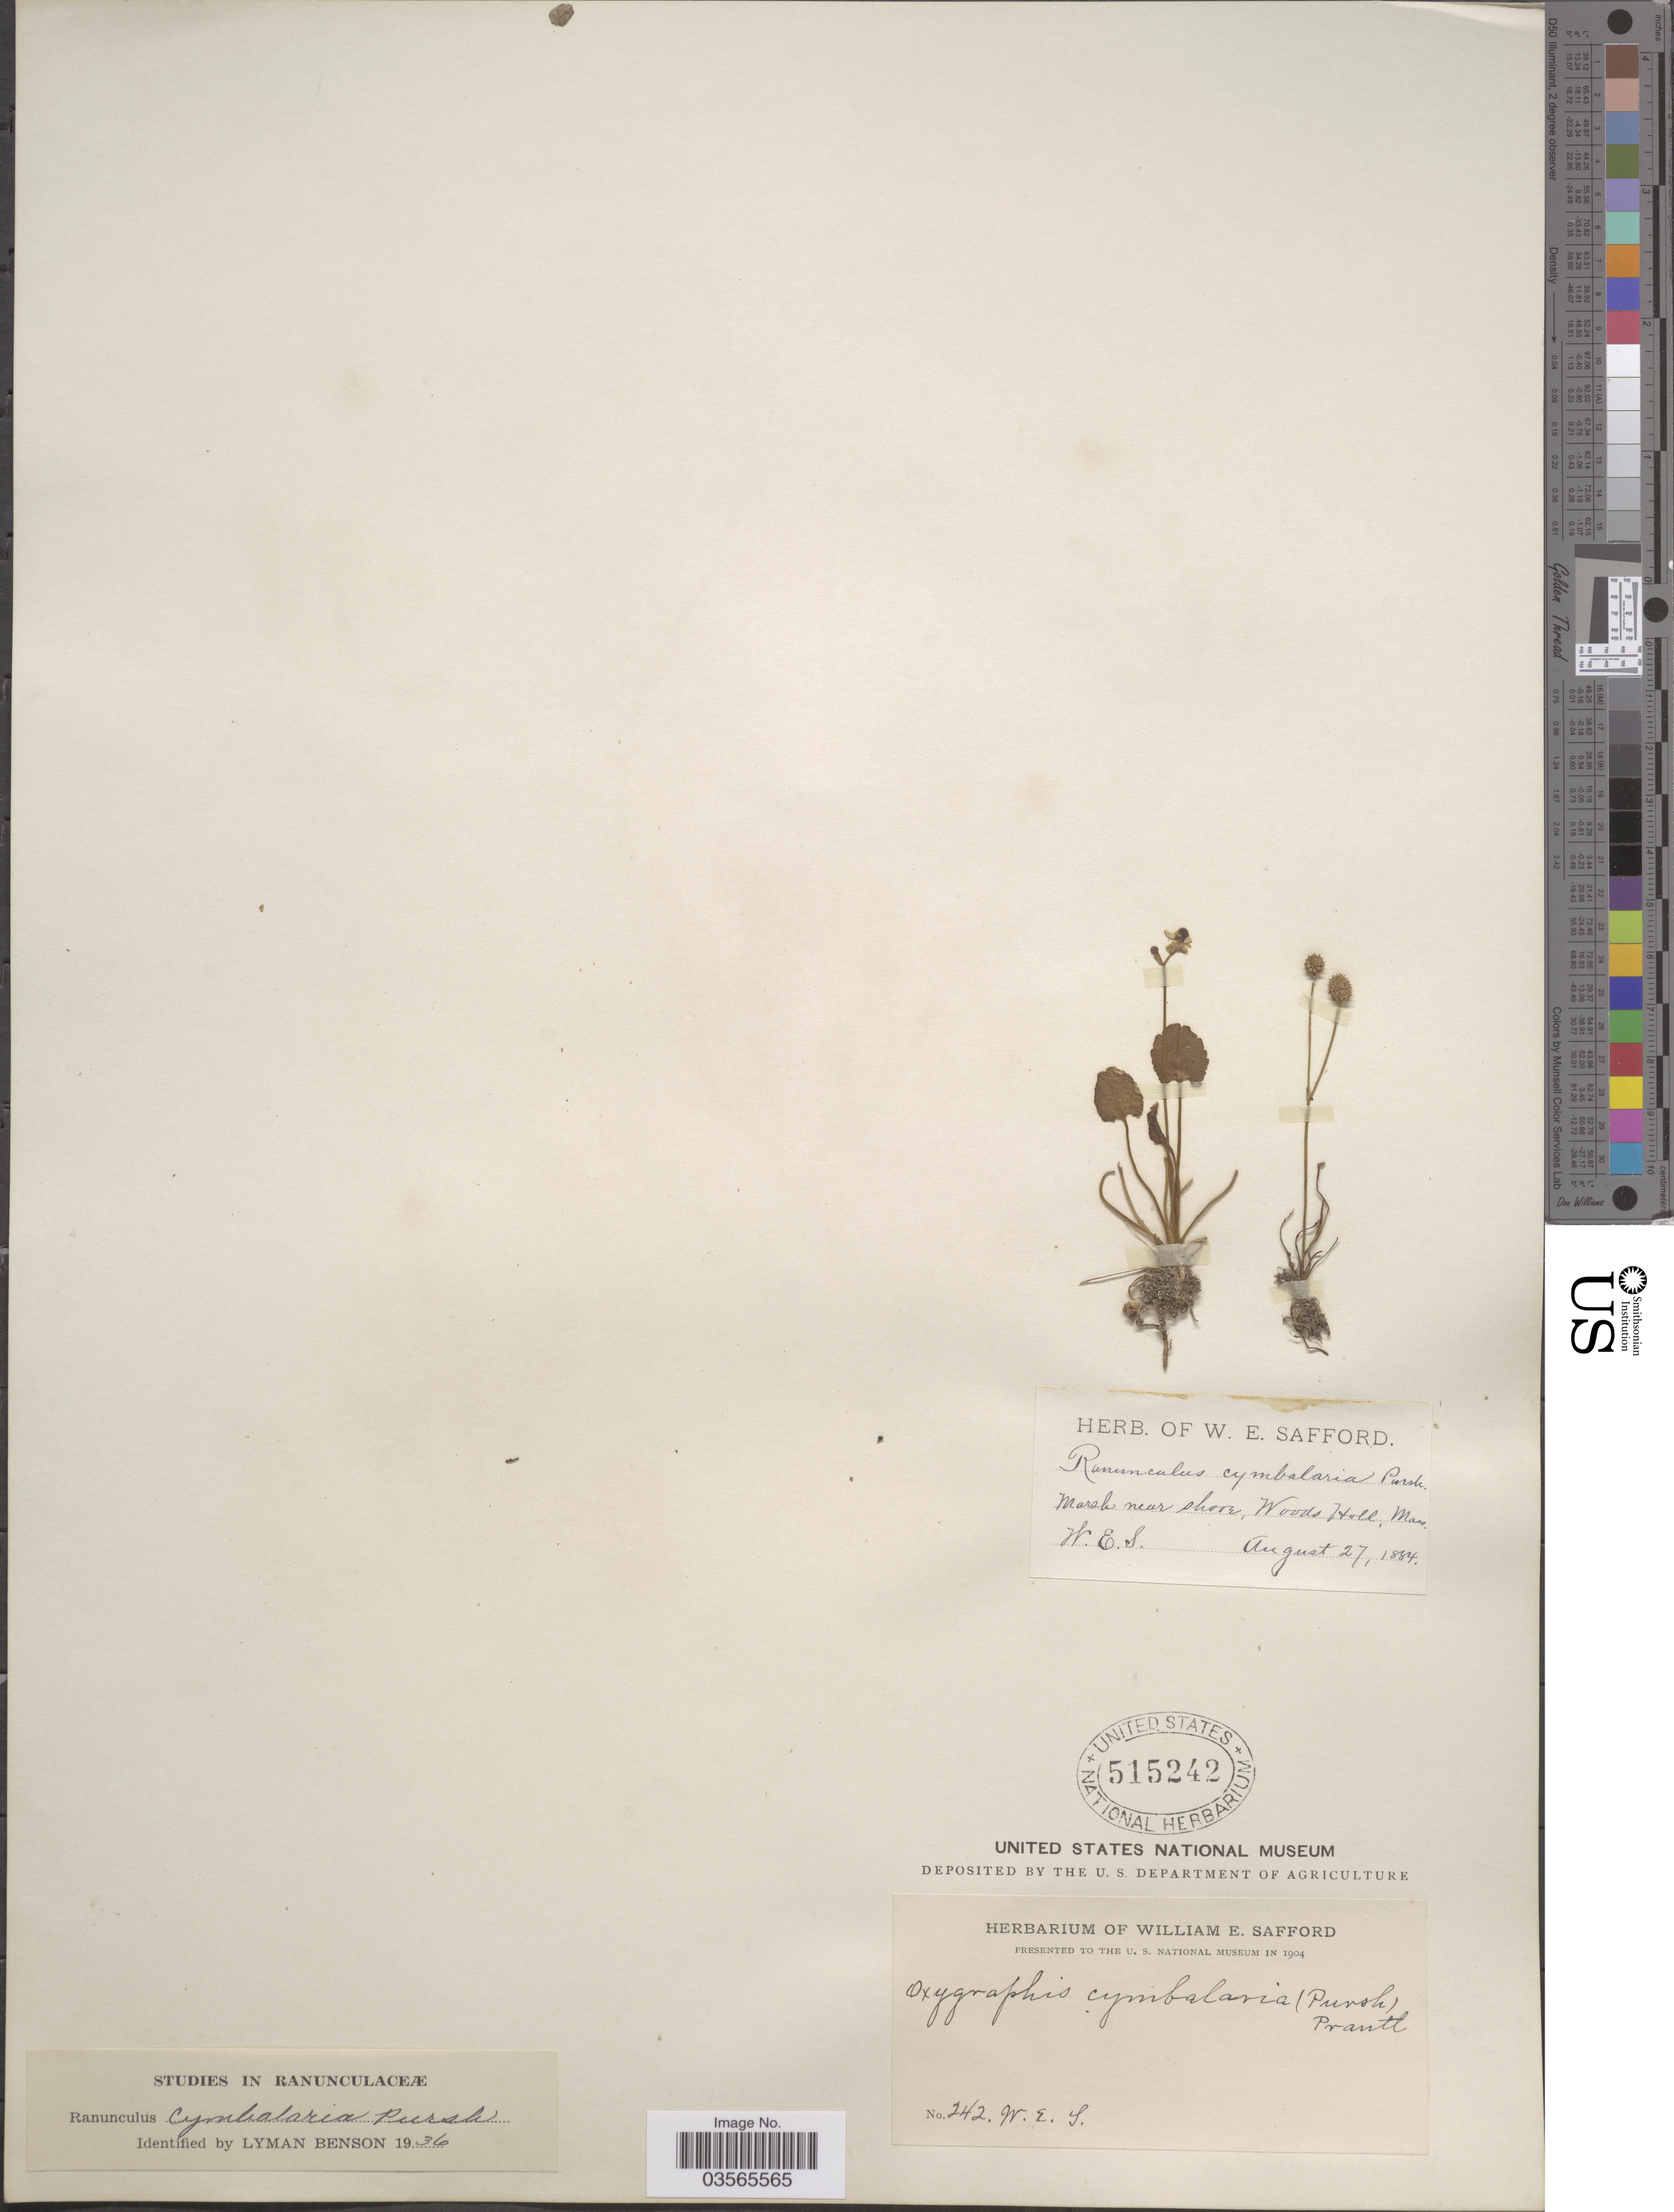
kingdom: Plantae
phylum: Tracheophyta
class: Magnoliopsida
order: Ranunculales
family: Ranunculaceae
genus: Halerpestes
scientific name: Halerpestes cymbalaria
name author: (Pursh) Greene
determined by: Strong, M. T., (US), Smithsonian Institution - National Museum of Natural History (UNITED STATES)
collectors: W. E. Safford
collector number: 242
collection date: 1884-08-27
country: United States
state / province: Massachusetts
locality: Marsh near shore, Woods Hole.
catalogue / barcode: US 515242